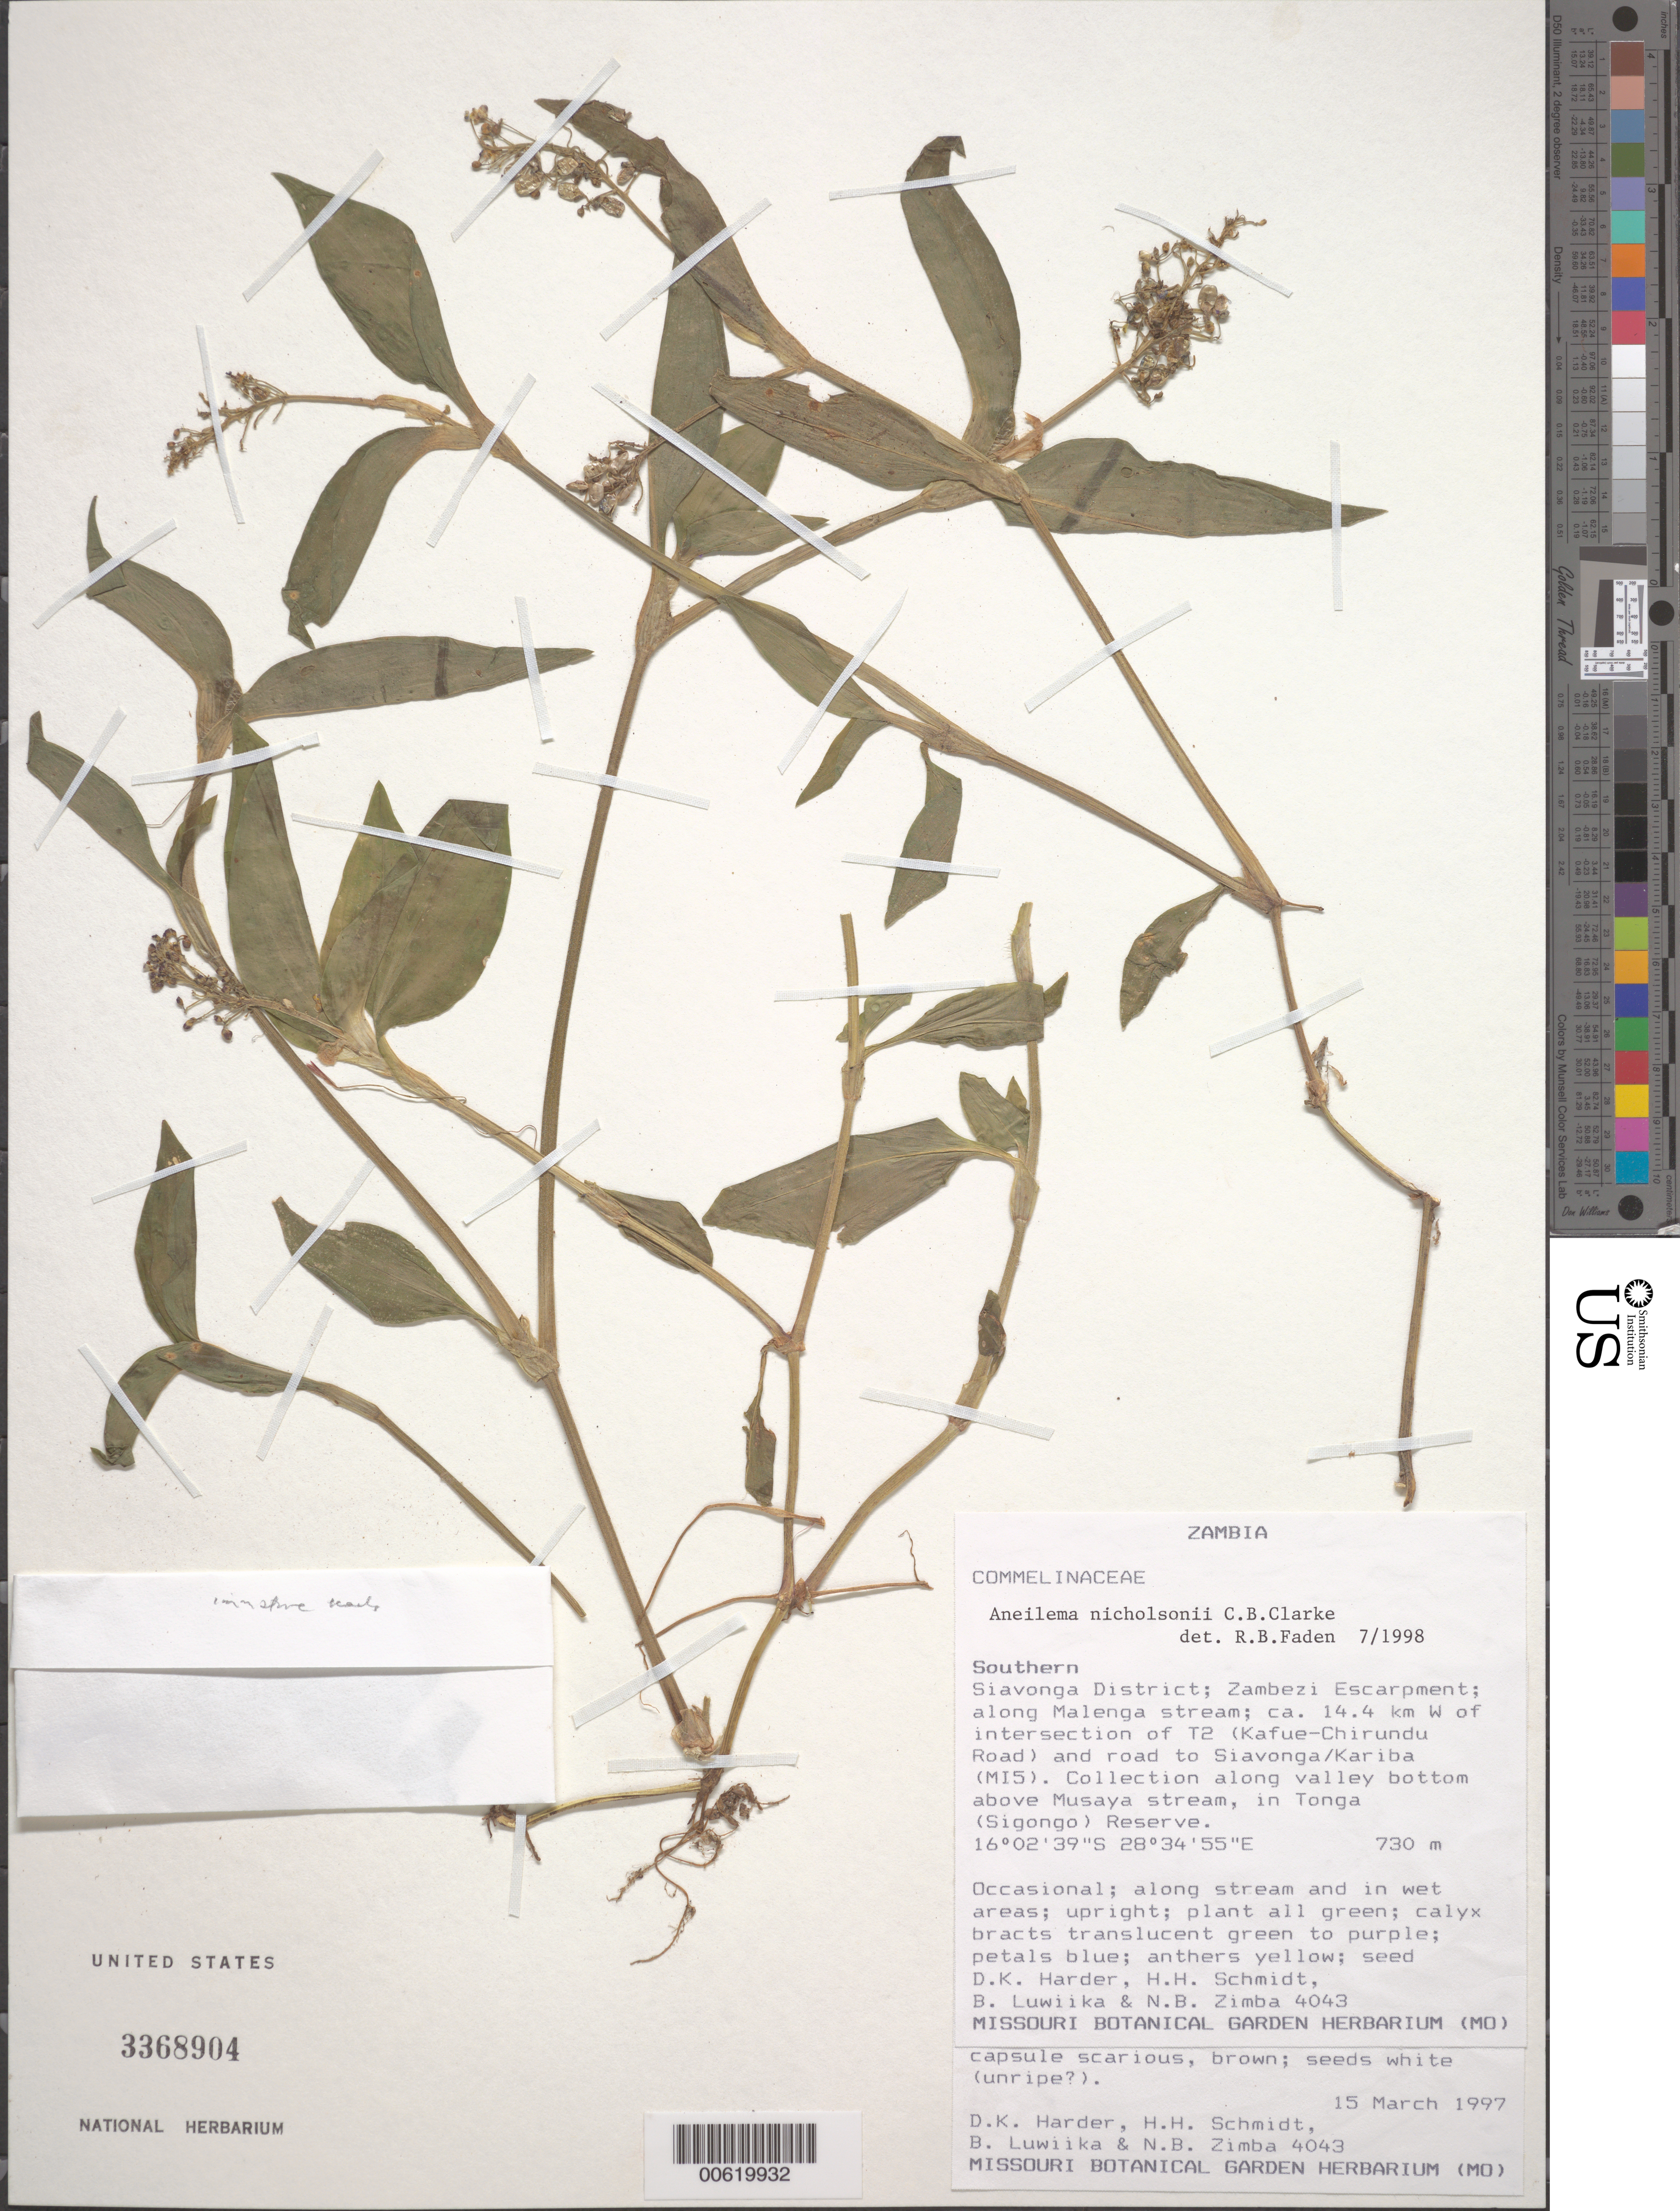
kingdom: Plantae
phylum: Tracheophyta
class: Liliopsida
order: Commelinales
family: Commelinaceae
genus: Aneilema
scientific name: Aneilema nicholsonii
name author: C.B. Clarke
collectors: D. Harder, H. H. Schmidt, B. Luwiika & N. B. Zimba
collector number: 4043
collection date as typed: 15 Mar 1997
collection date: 1997-03-15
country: Zambia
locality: Siavonga dist., zambezi escarpment, along malenga stream, w of intersection of t2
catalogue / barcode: US 3368904